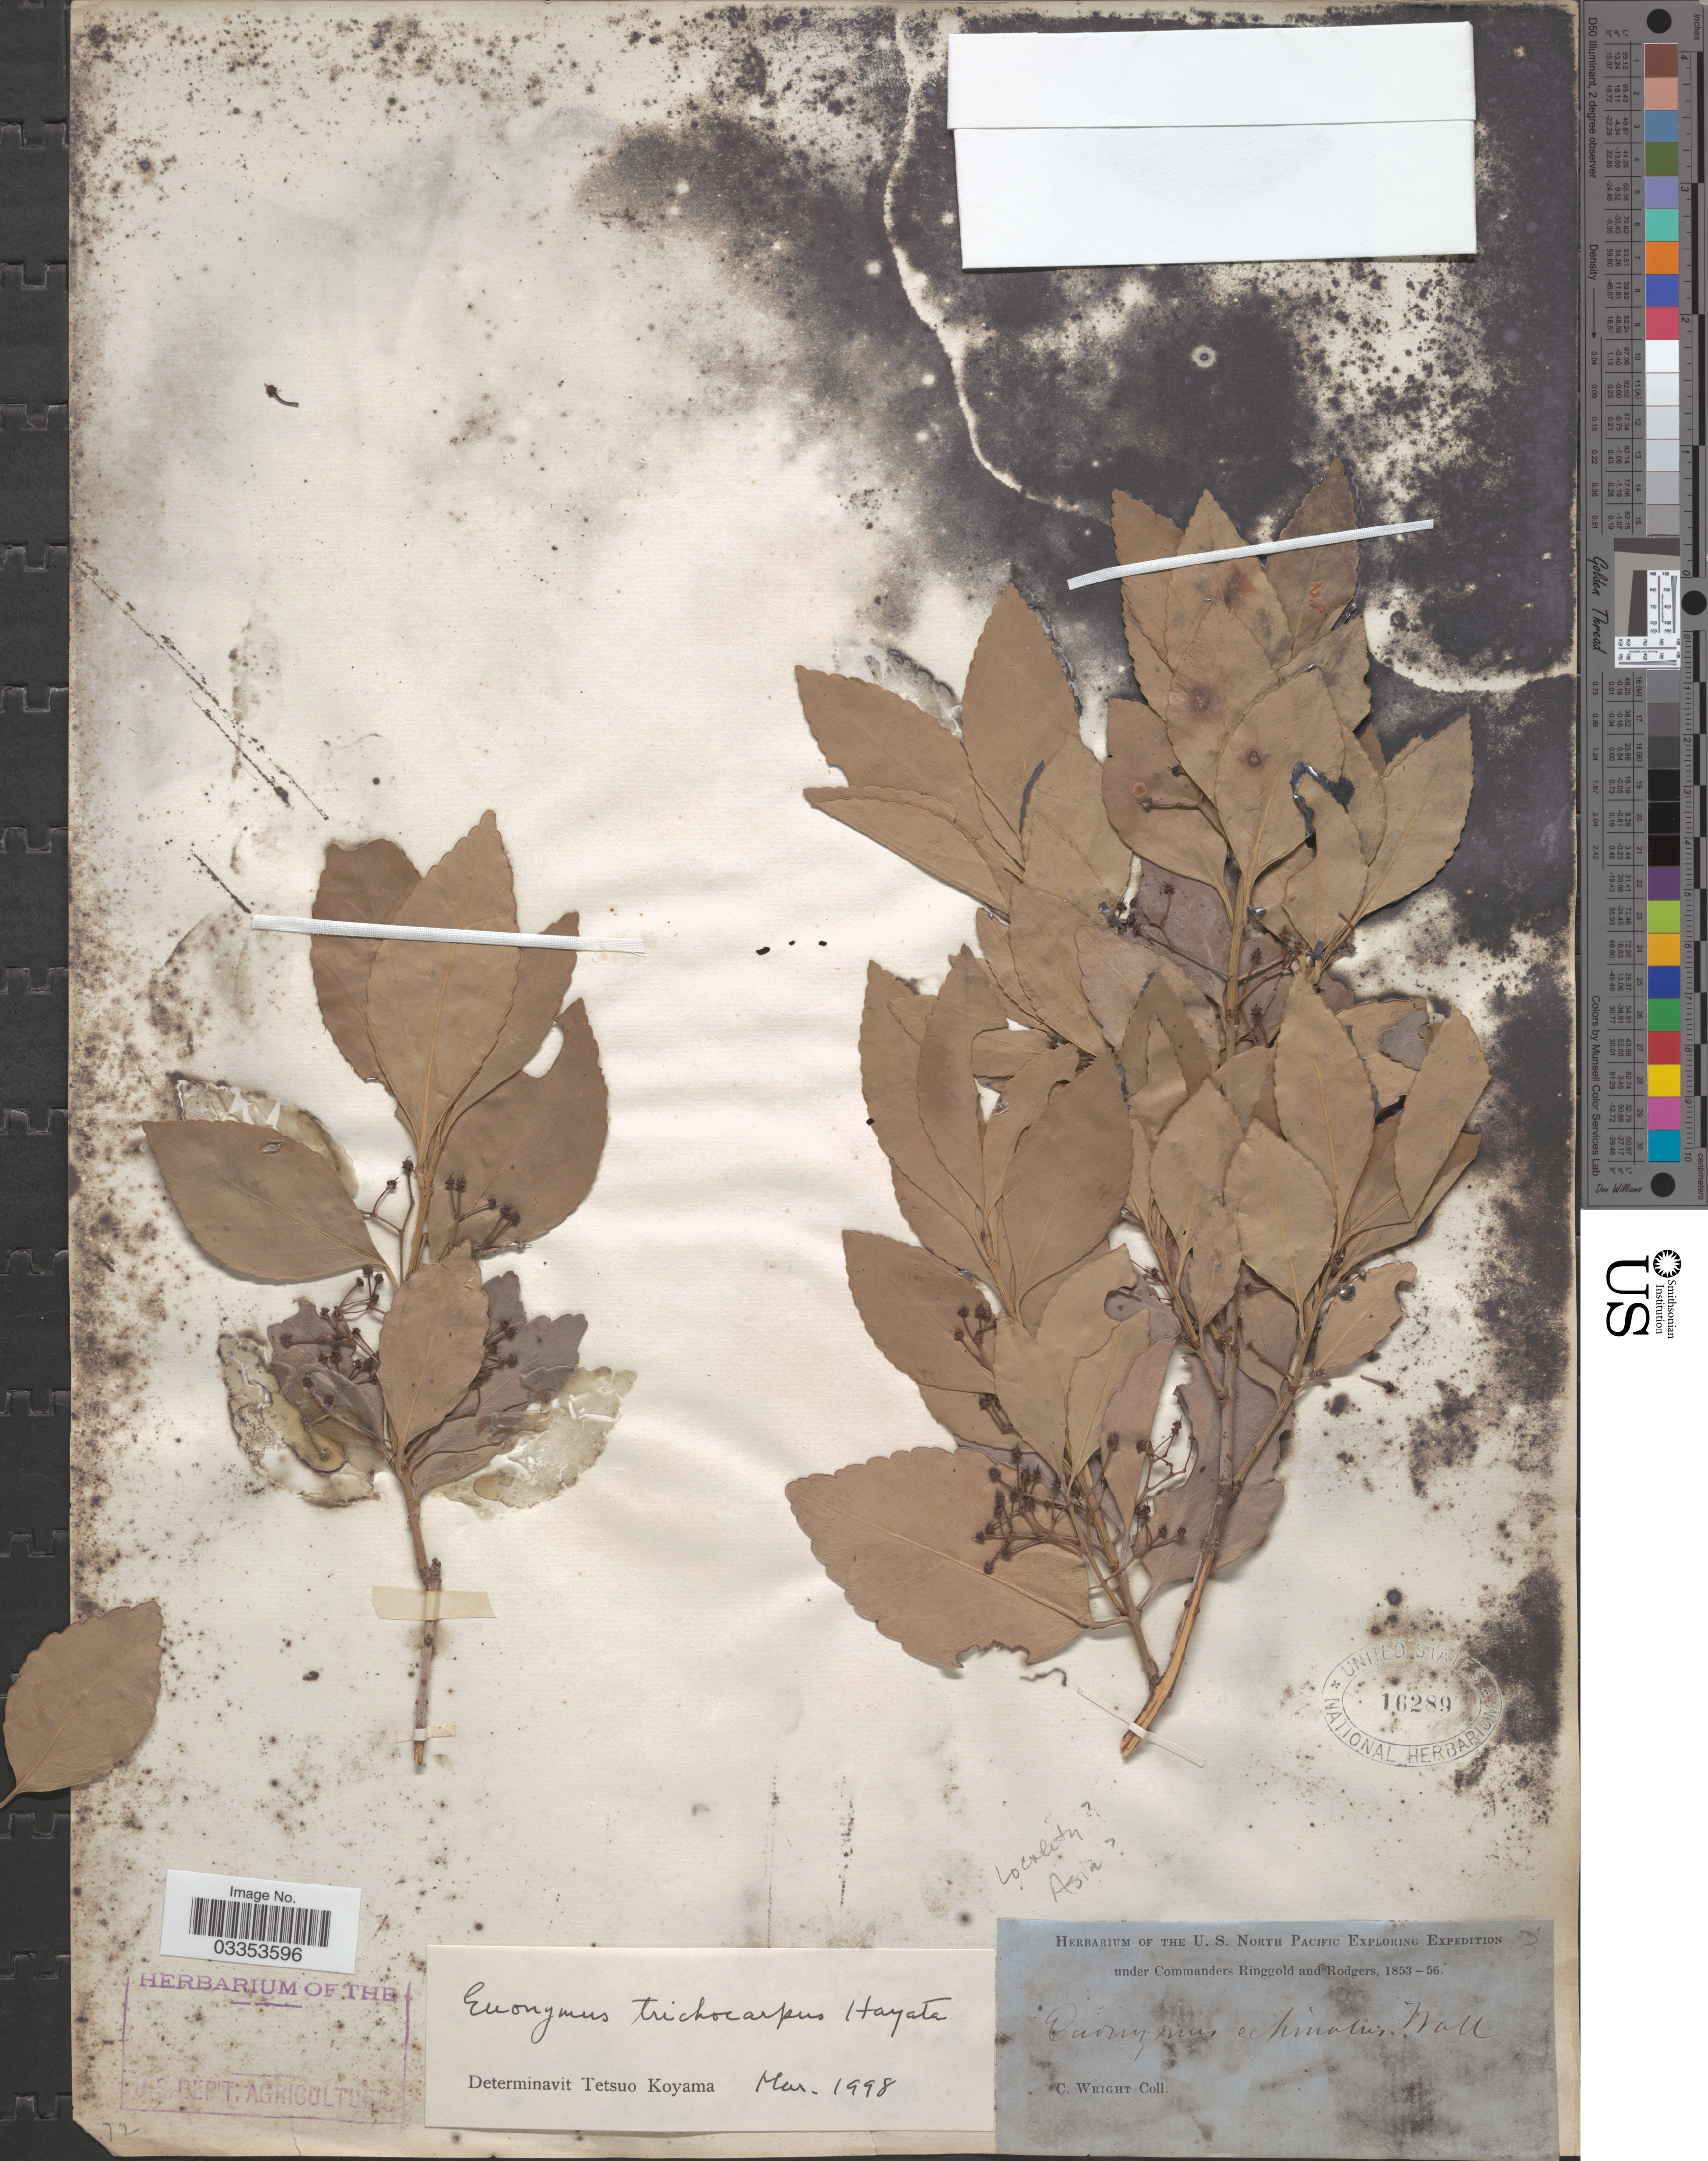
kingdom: Plantae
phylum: Tracheophyta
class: Magnoliopsida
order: Celastrales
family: Celastraceae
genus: Euonymus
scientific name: Euonymus trichocarpus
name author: Hayata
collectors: C. Wright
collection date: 1853/1856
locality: Asia [unsure placement].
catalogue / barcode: US 16289